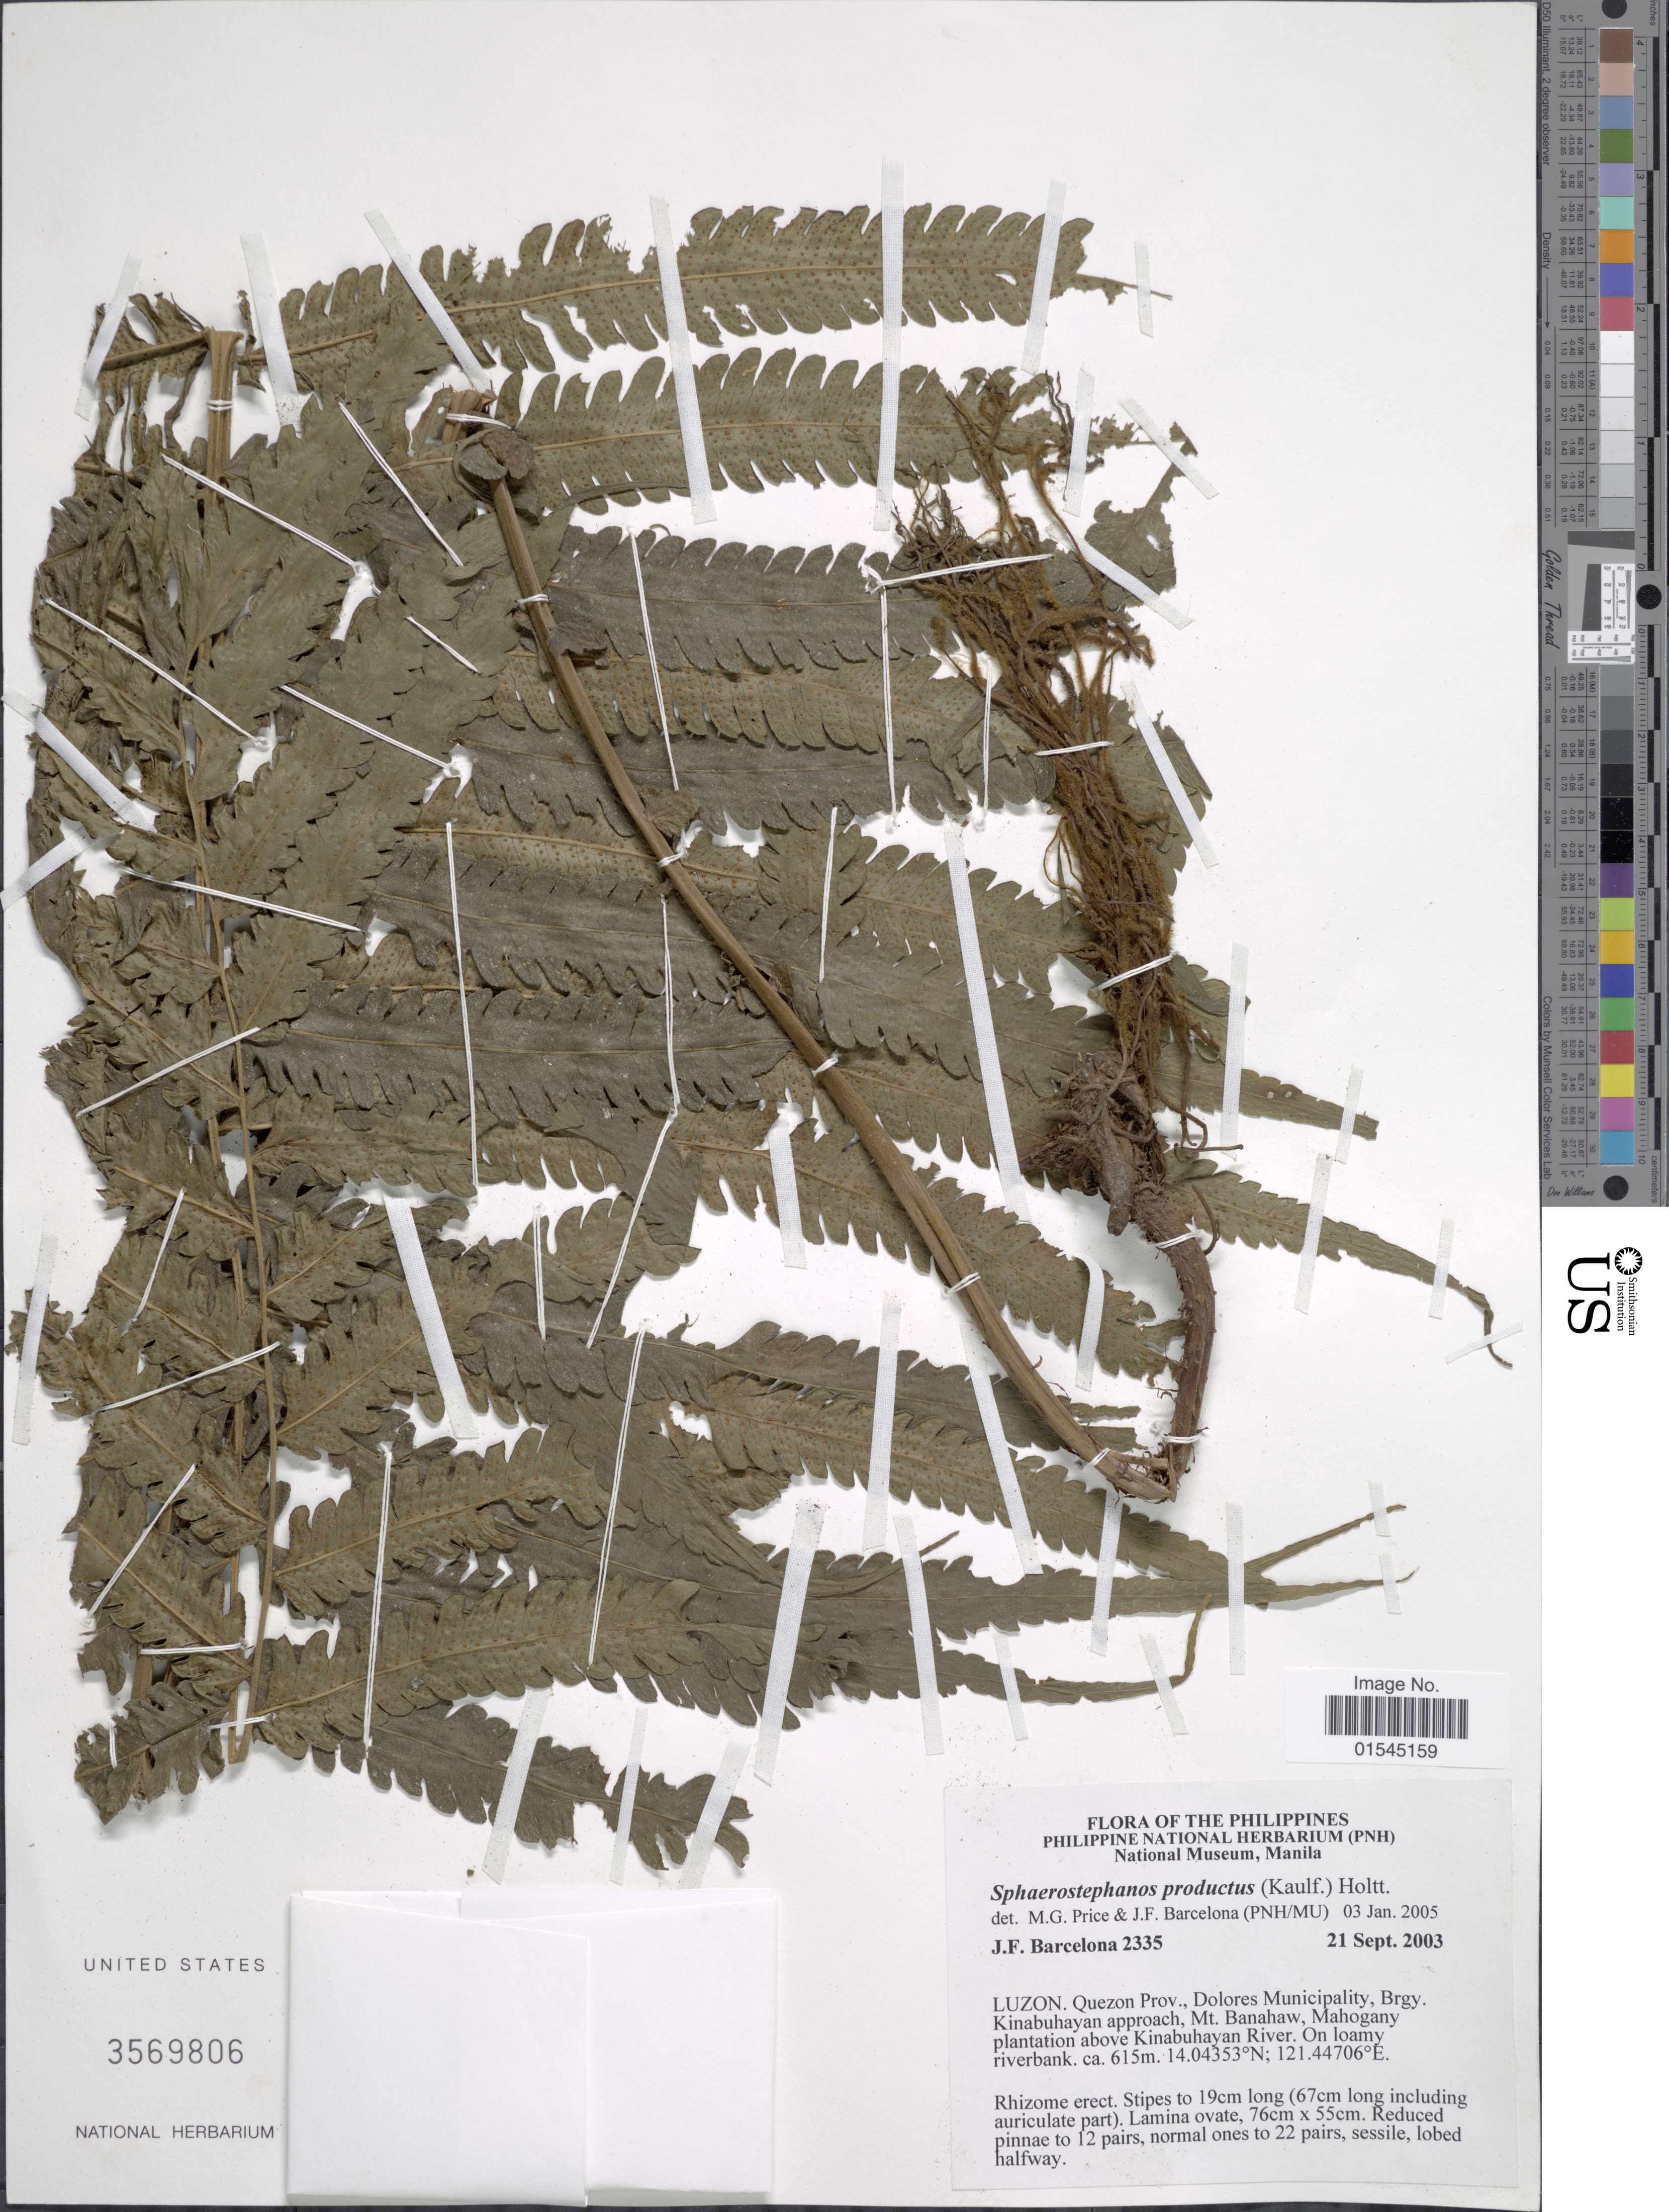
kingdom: Plantae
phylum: Tracheophyta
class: Polypodiopsida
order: Polypodiales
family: Thelypteridaceae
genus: Sphaerostephanos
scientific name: Sphaerostephanos productus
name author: (Kaulf.) Holttum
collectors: J. F. Barcelona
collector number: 2335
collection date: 2003-09-21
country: Philippines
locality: Luzon. Quezon prov., Dolores Municipality, Brgy. Kinabuhayan approach, Mt. Banahaw, Mahogany plantation above Kinabuhayan River. On Loamy rihverbank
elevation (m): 615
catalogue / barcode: US 3569806